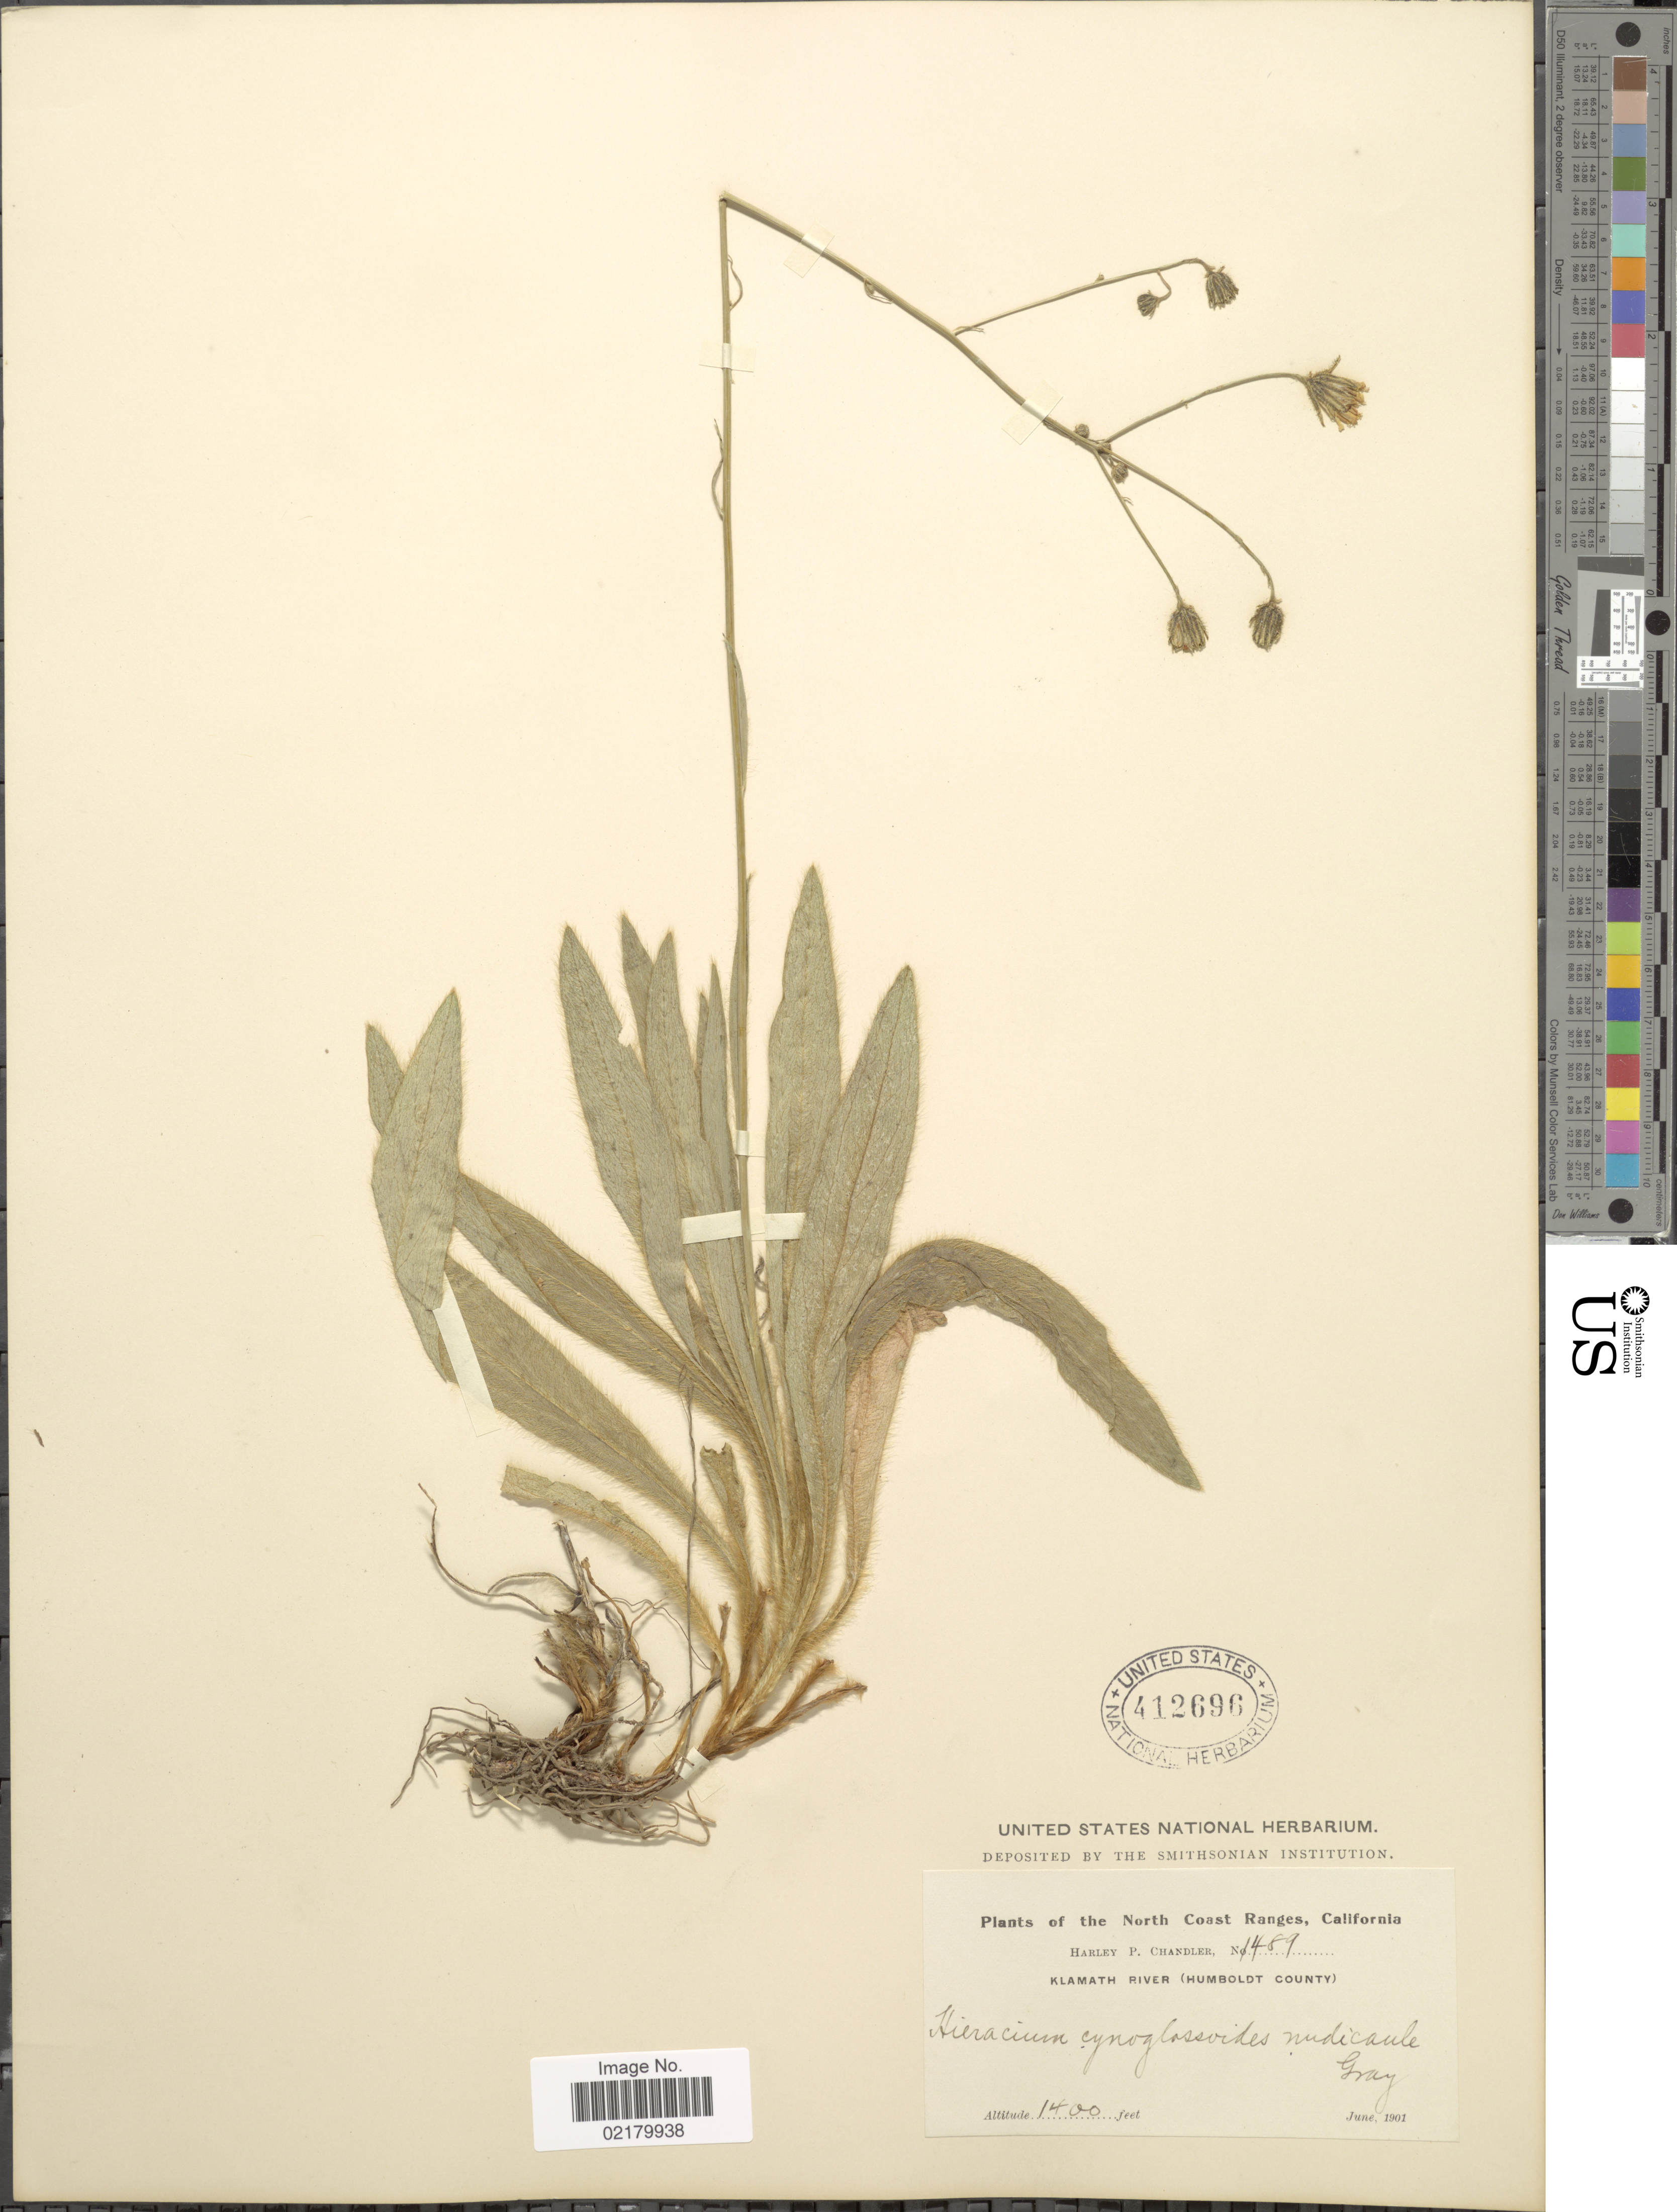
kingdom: Plantae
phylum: Tracheophyta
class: Magnoliopsida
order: Asterales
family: Asteraceae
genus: Hieracium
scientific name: Hieracium scouleri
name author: Hook.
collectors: H. Chandler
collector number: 1489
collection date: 1901-06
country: United States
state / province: California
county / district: Humboldt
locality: The North Coast Ranger, Klamath River (Humboldt County)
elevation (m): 427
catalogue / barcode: US 412696